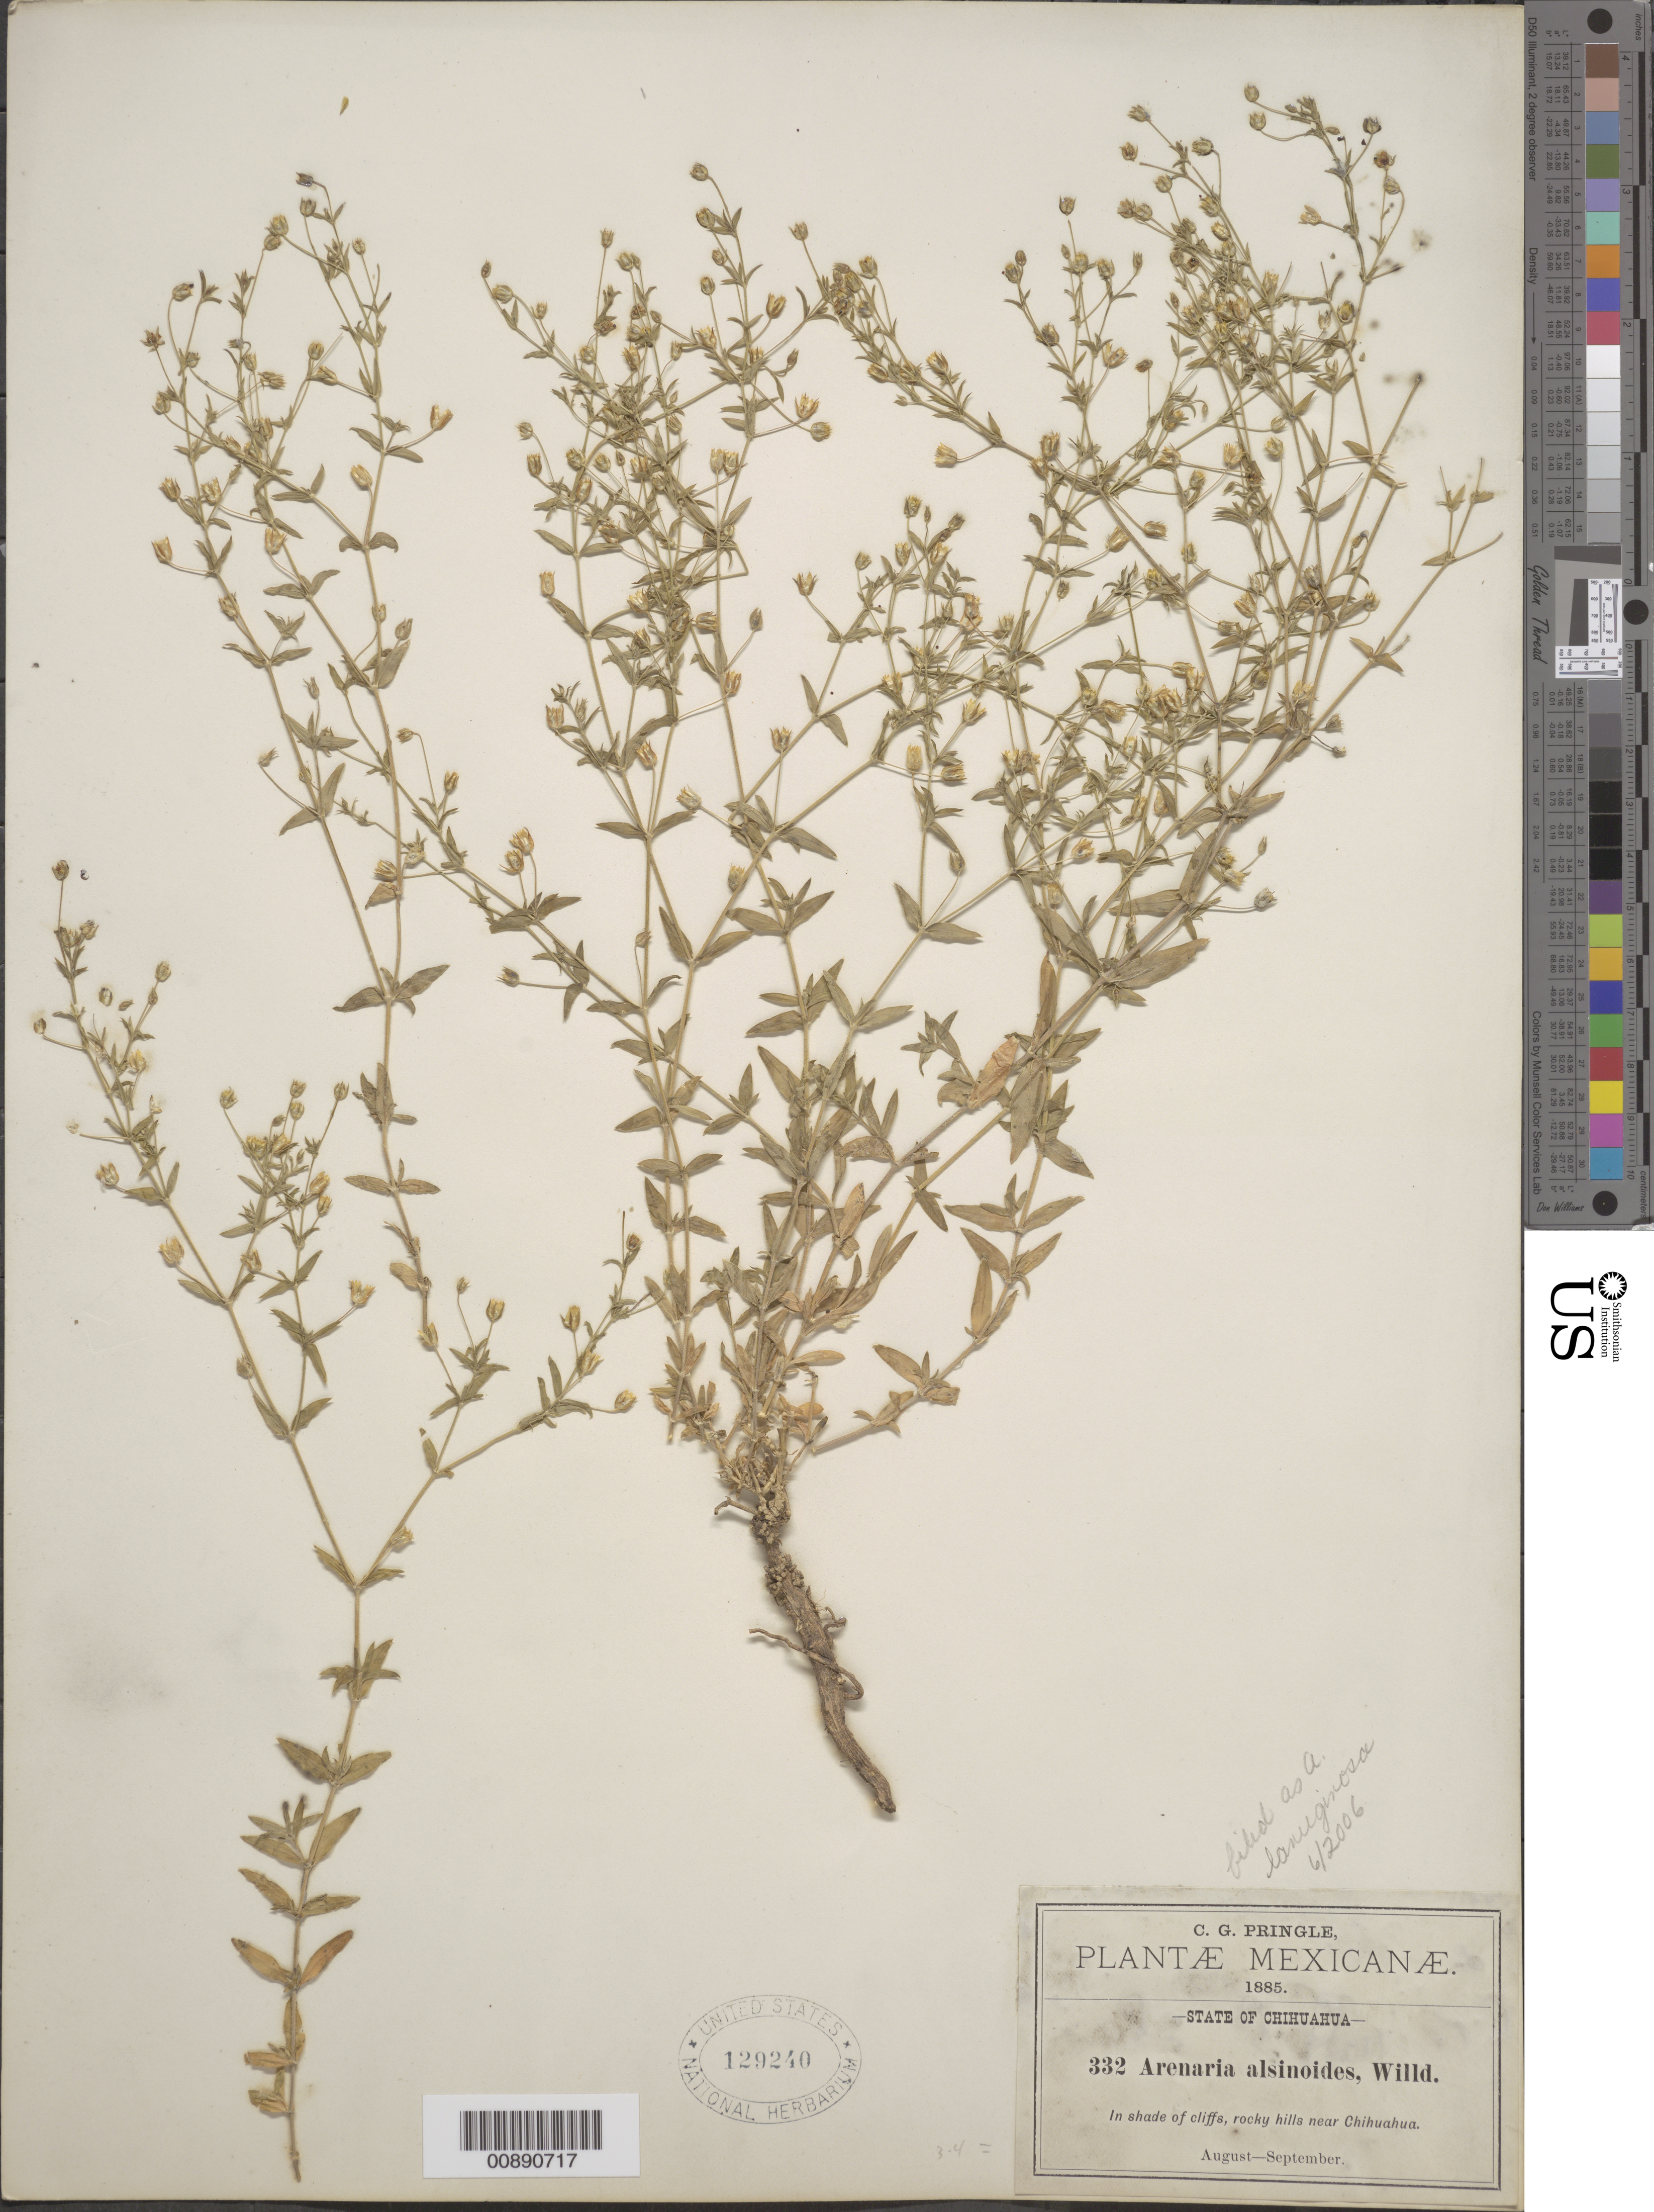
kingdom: Plantae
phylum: Tracheophyta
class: Magnoliopsida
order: Caryophyllales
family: Caryophyllaceae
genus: Arenaria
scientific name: Arenaria lanuginosa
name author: (Michx.) Rohrb.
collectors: C. G. Pringle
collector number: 332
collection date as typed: Aug 1885 to -- Sep 1885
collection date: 1885-08/1885-09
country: Mexico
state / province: Chihuahua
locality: Rocky hills near Chihuahua.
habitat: In shade of cliffs.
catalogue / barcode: US 129240